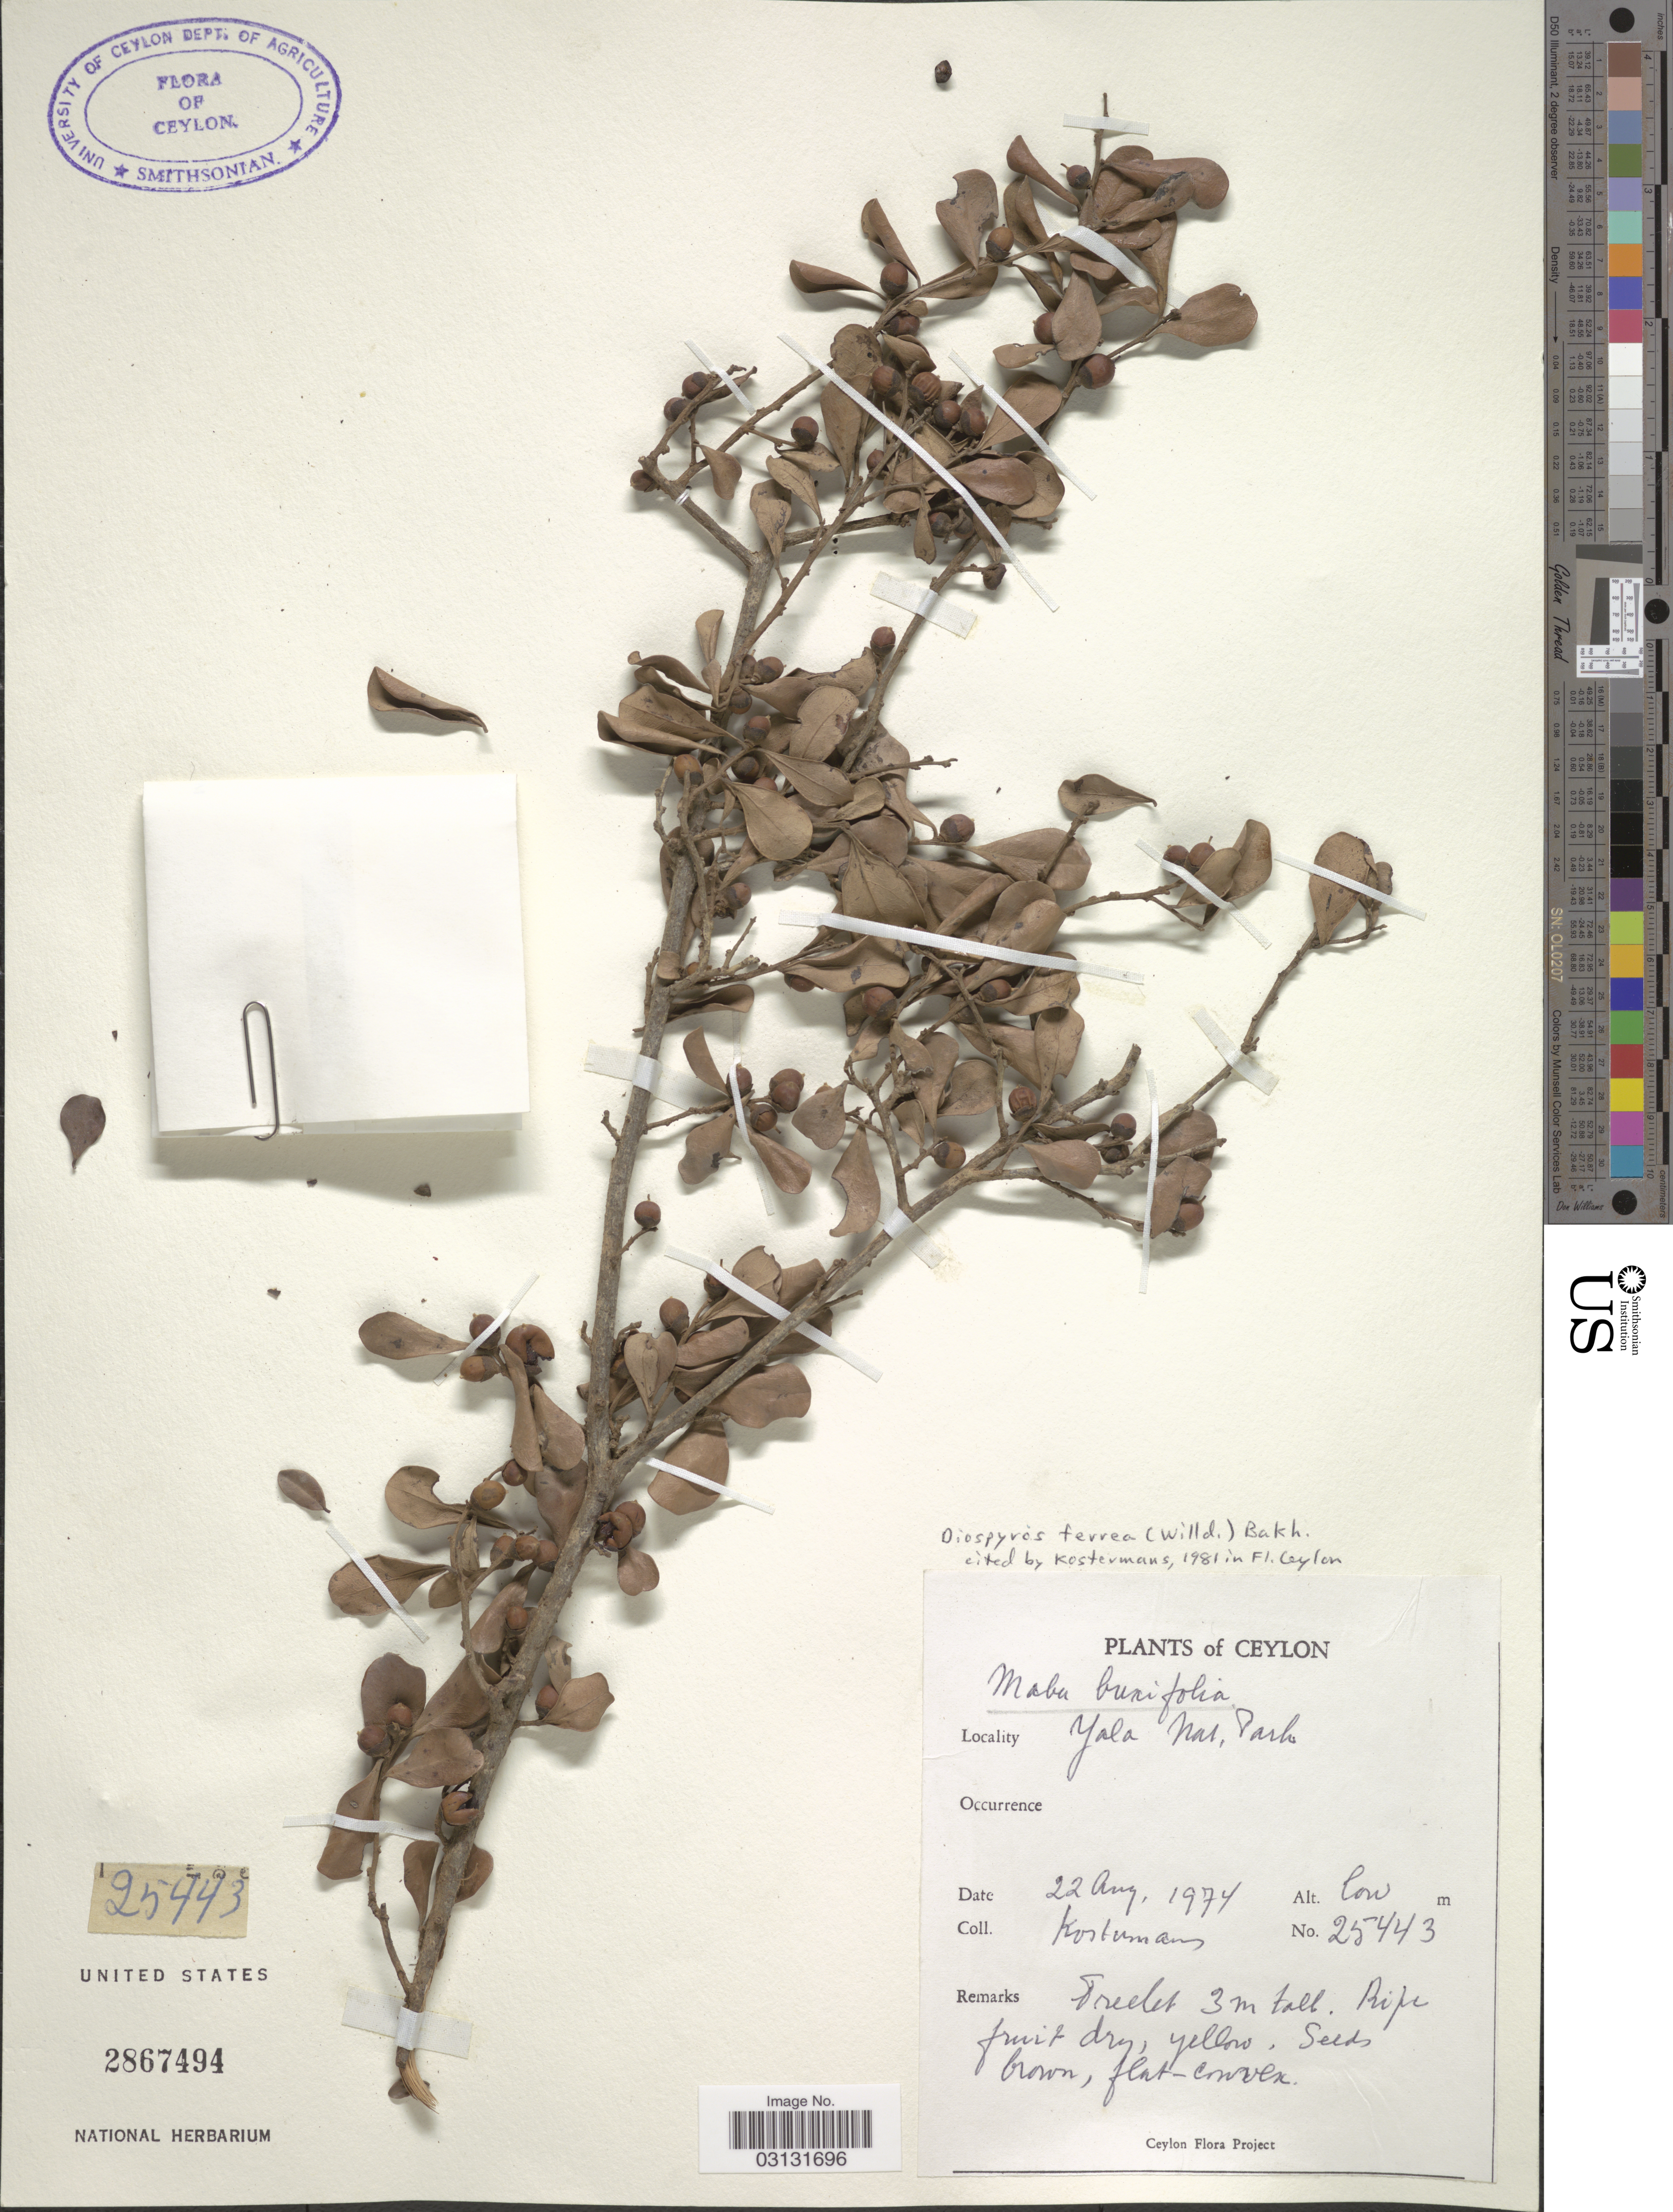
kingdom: Plantae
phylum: Tracheophyta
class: Magnoliopsida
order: Ericales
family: Ebenaceae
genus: Diospyros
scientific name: Diospyros ferrea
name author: (Willd.) Bakh.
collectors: Kostermans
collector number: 25443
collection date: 1974-08-22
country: Sri Lanka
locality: Ceylon. Yala Nat. Park.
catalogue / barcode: US 2867494